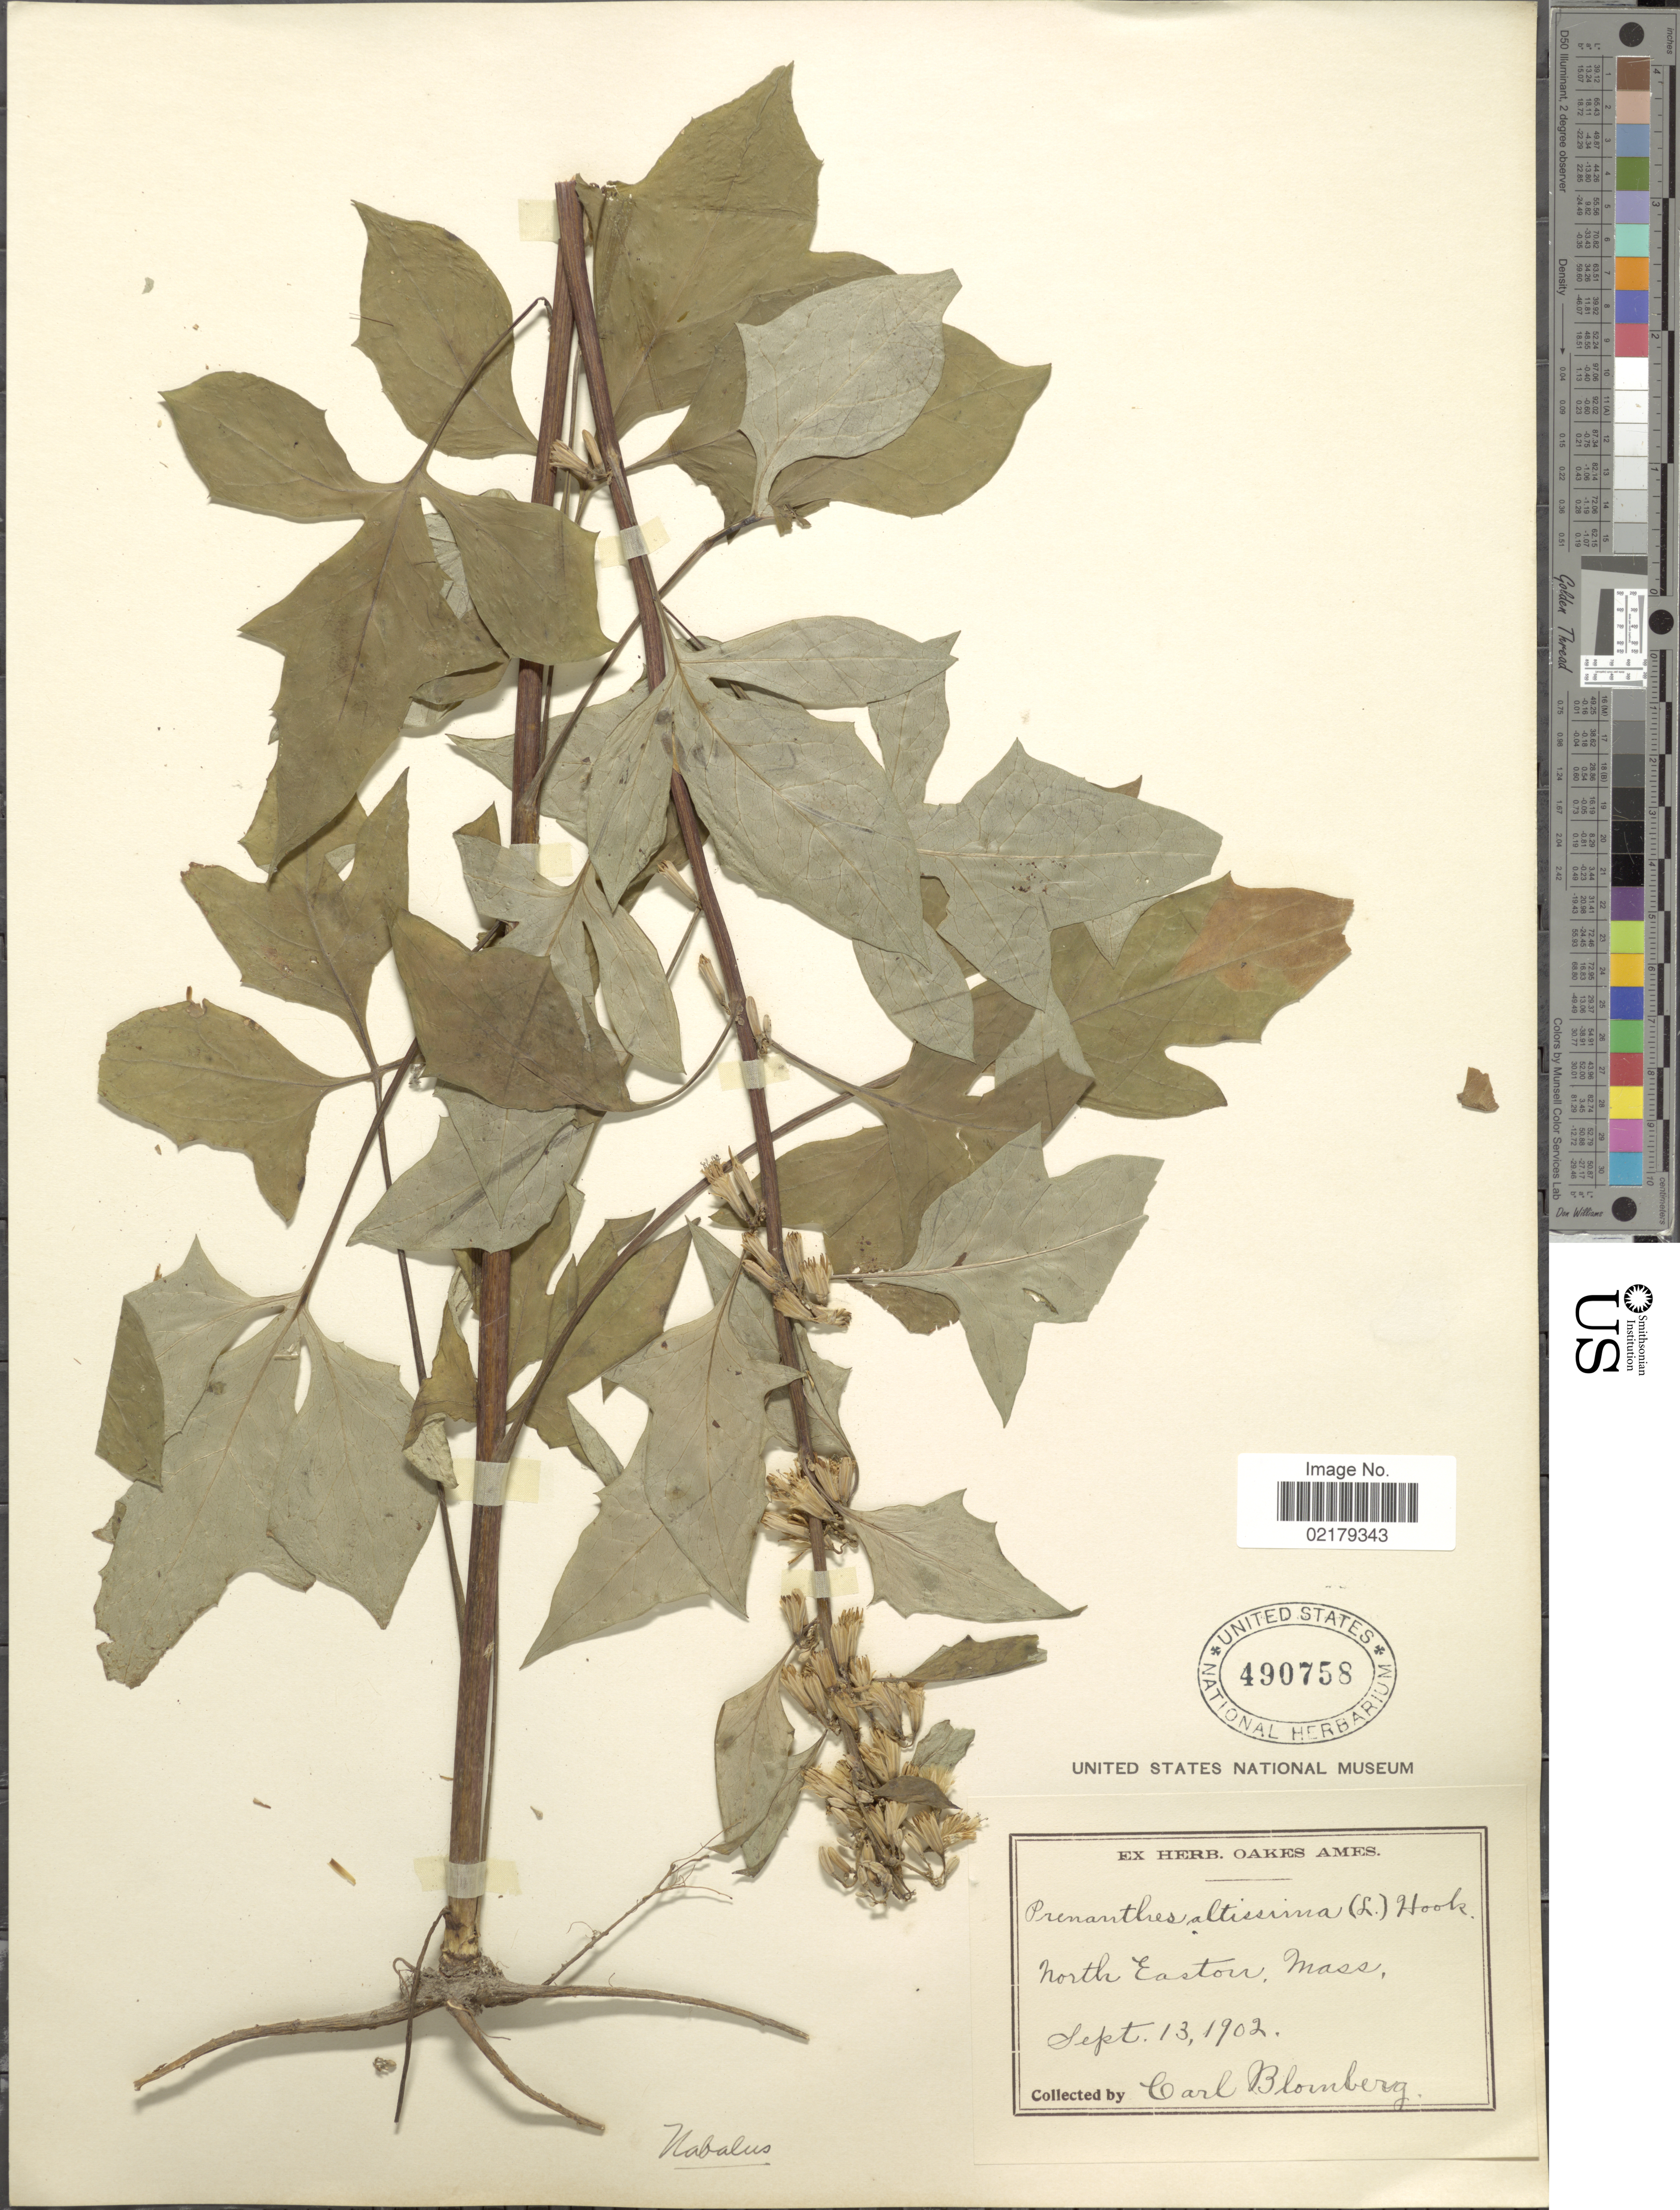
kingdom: Plantae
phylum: Tracheophyta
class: Magnoliopsida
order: Asterales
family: Asteraceae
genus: Nabalus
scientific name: Nabalus trifoliolatus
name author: Cass.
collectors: A. Blomberg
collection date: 1902-09-13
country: United States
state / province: Massachusetts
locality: North Easton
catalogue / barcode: US 490758